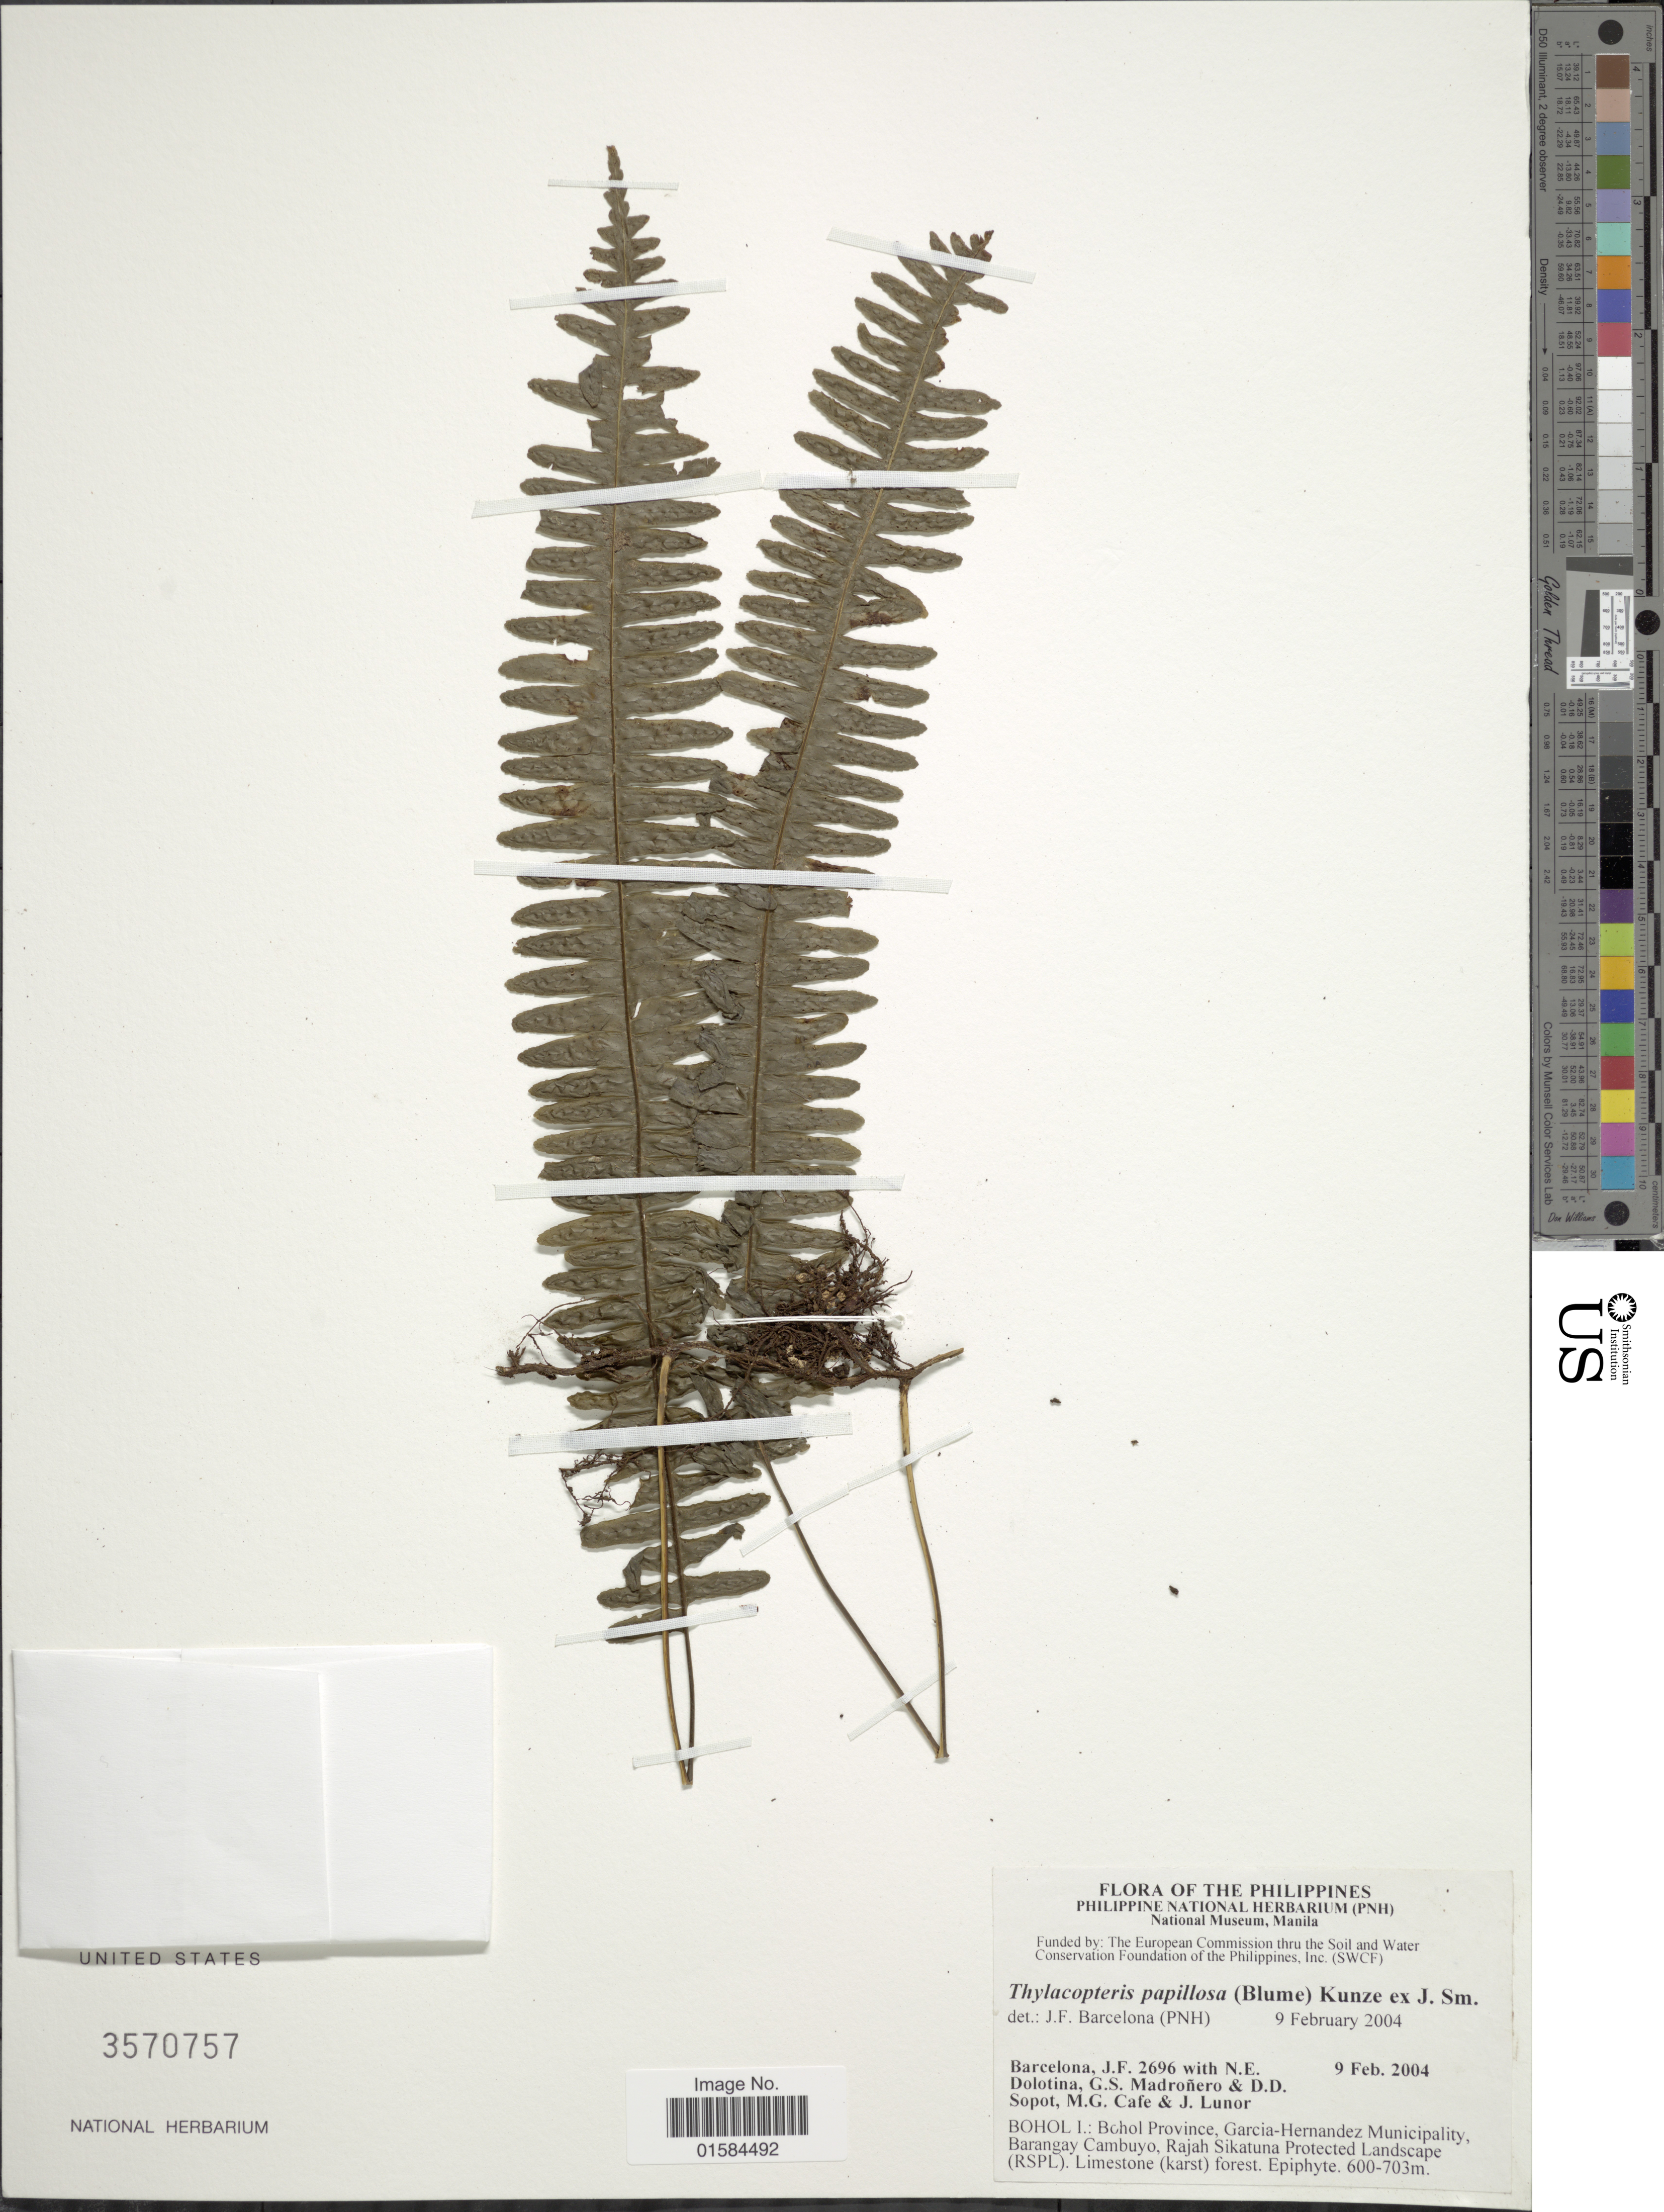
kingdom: Plantae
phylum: Tracheophyta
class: Polypodiopsida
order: Polypodiales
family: Polypodiaceae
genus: Thylacopteris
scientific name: Thylacopteris papillosa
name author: (Blume) Kunze ex J. Sm.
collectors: J. F. Barcelona, N. Dolotina, G. Madroñero, D. Sopot & et al.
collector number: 2696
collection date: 2004-02-09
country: Philippines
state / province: Central Visayas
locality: Bohol I.: Bohol Province, Garcia-Hernandez Municipality, Barangay Cambuyo, Rajah Sikatuna Protected Landscape (RSPL)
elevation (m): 600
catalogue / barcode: US 3570757